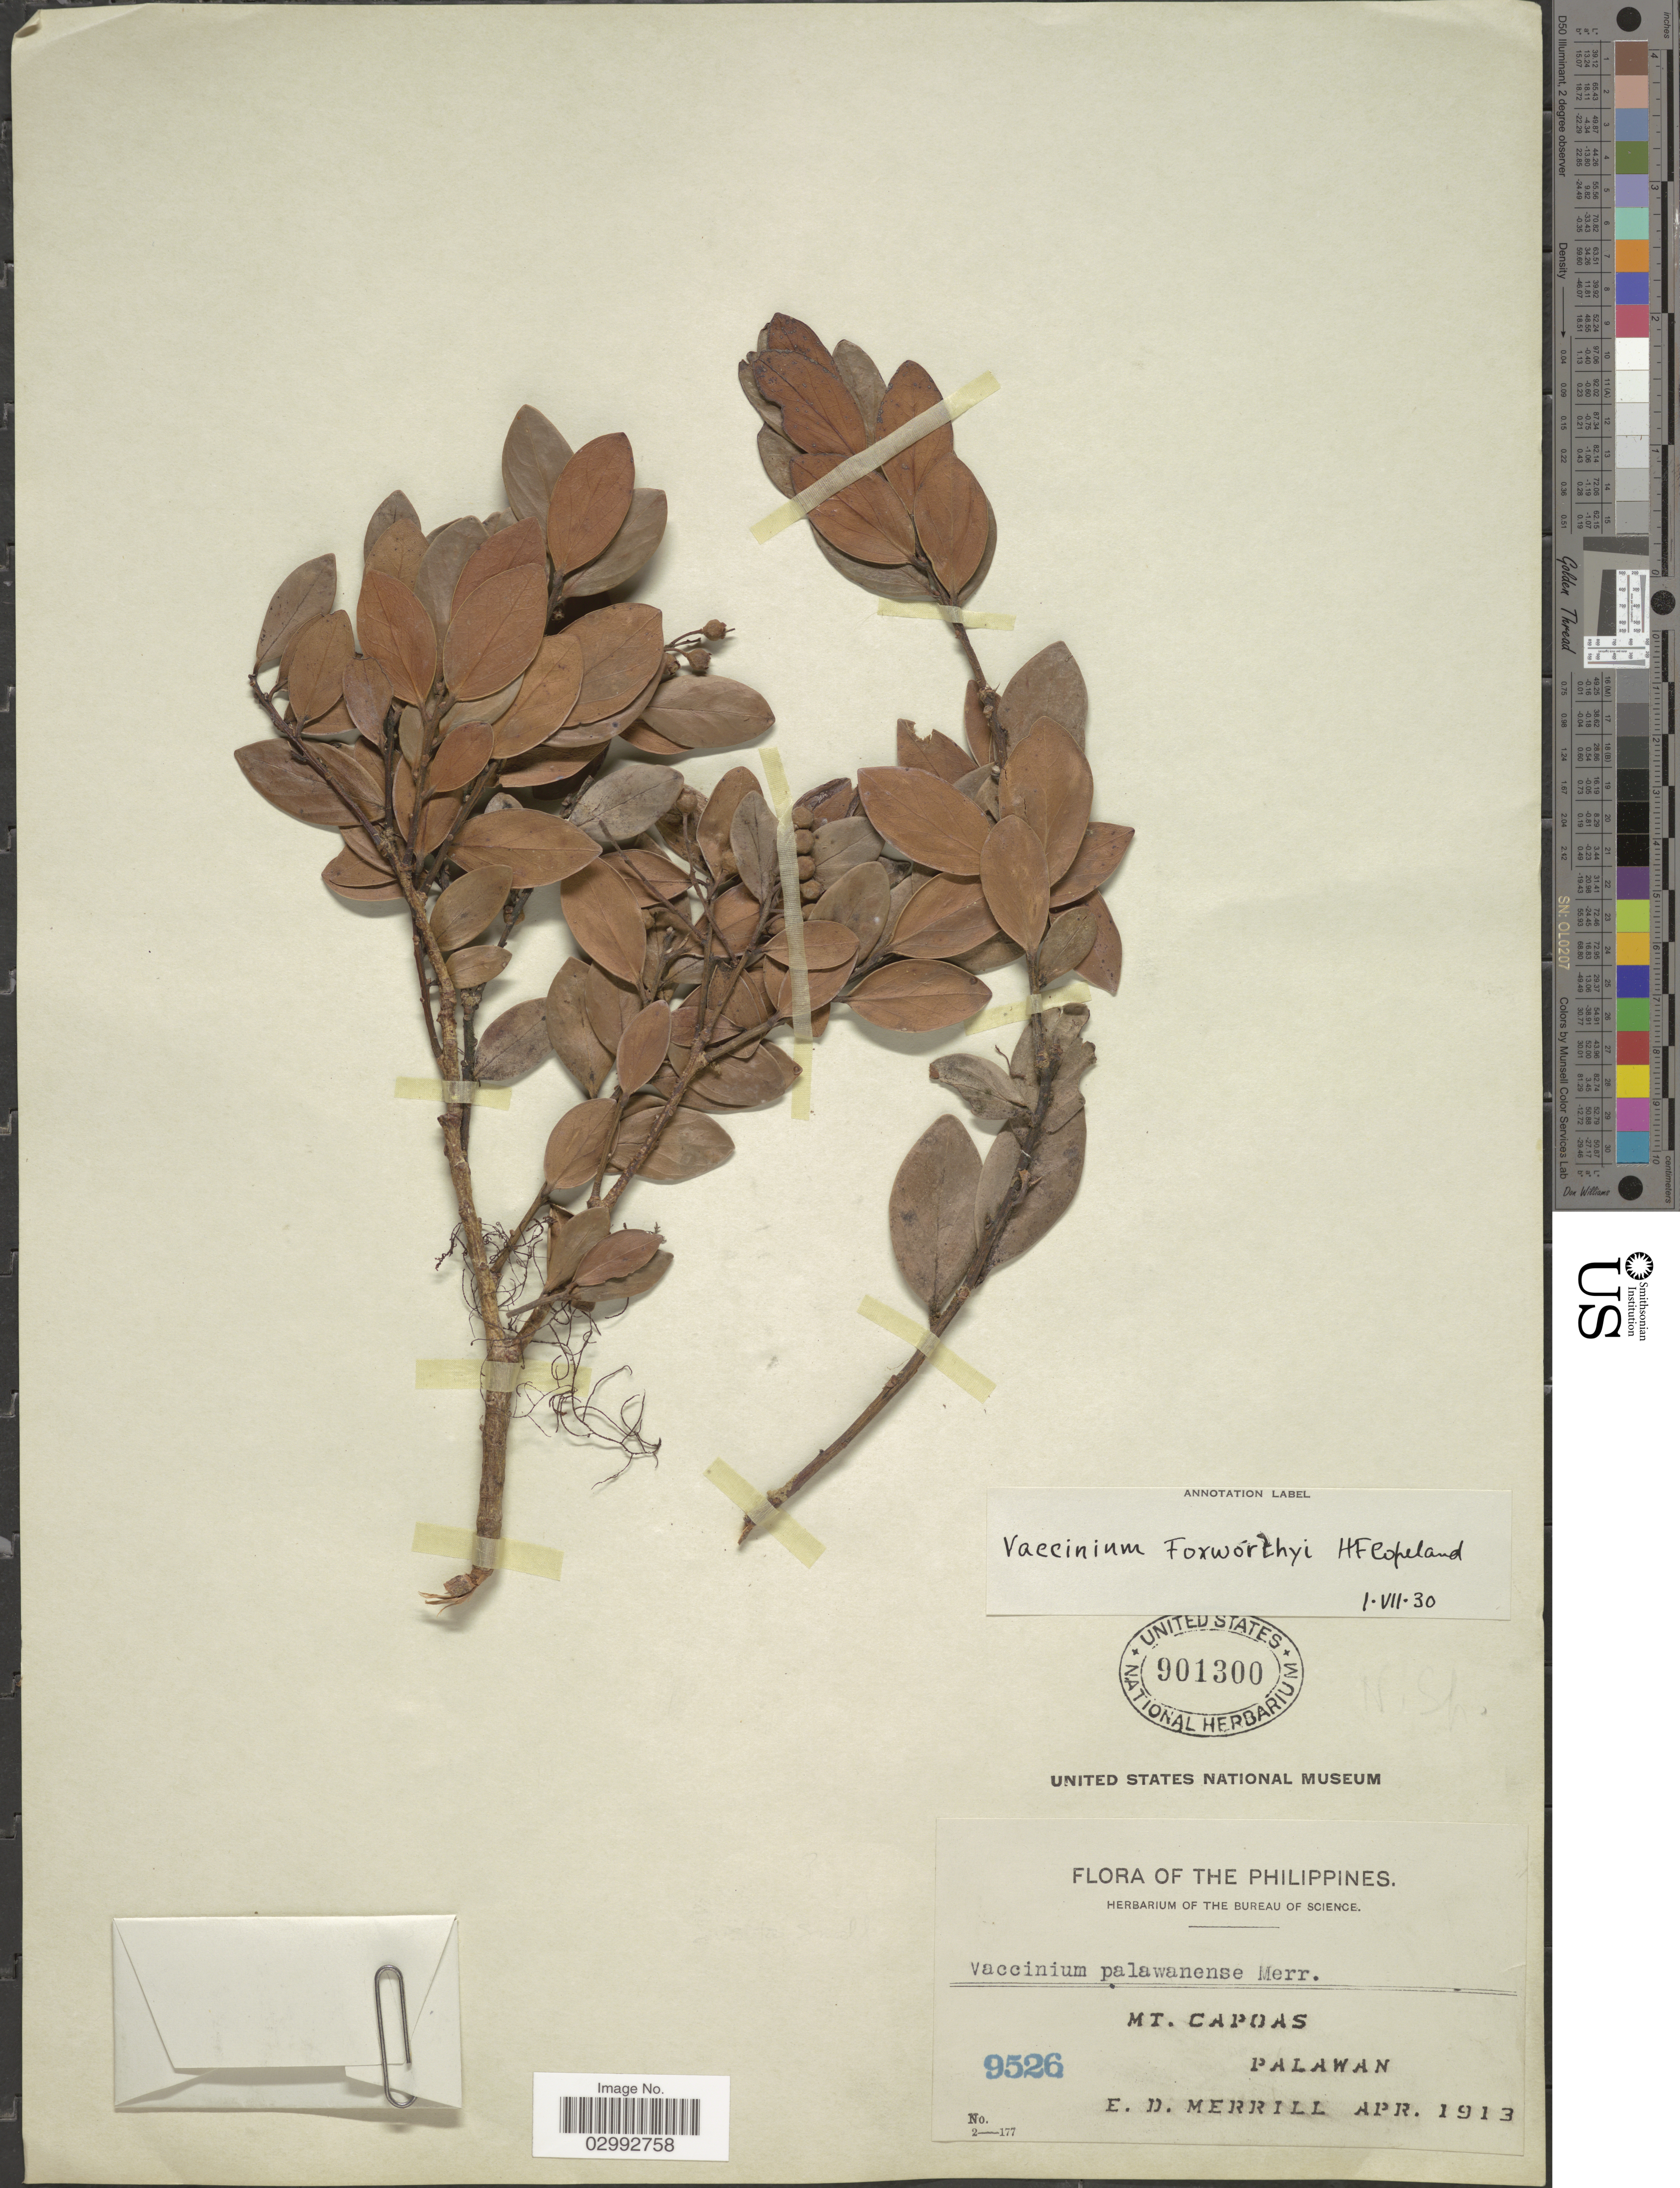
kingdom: Plantae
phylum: Tracheophyta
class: Magnoliopsida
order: Ericales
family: Ericaceae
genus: Vaccinium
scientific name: Vaccinium brachytrichum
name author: Sleumer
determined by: Tamayo, Maverick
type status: Isotype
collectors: E. D. Merrill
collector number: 9526/2177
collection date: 1913-04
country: Philippines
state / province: Mimaropa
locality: Mt. Capoas, Palawan.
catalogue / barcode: US 901300